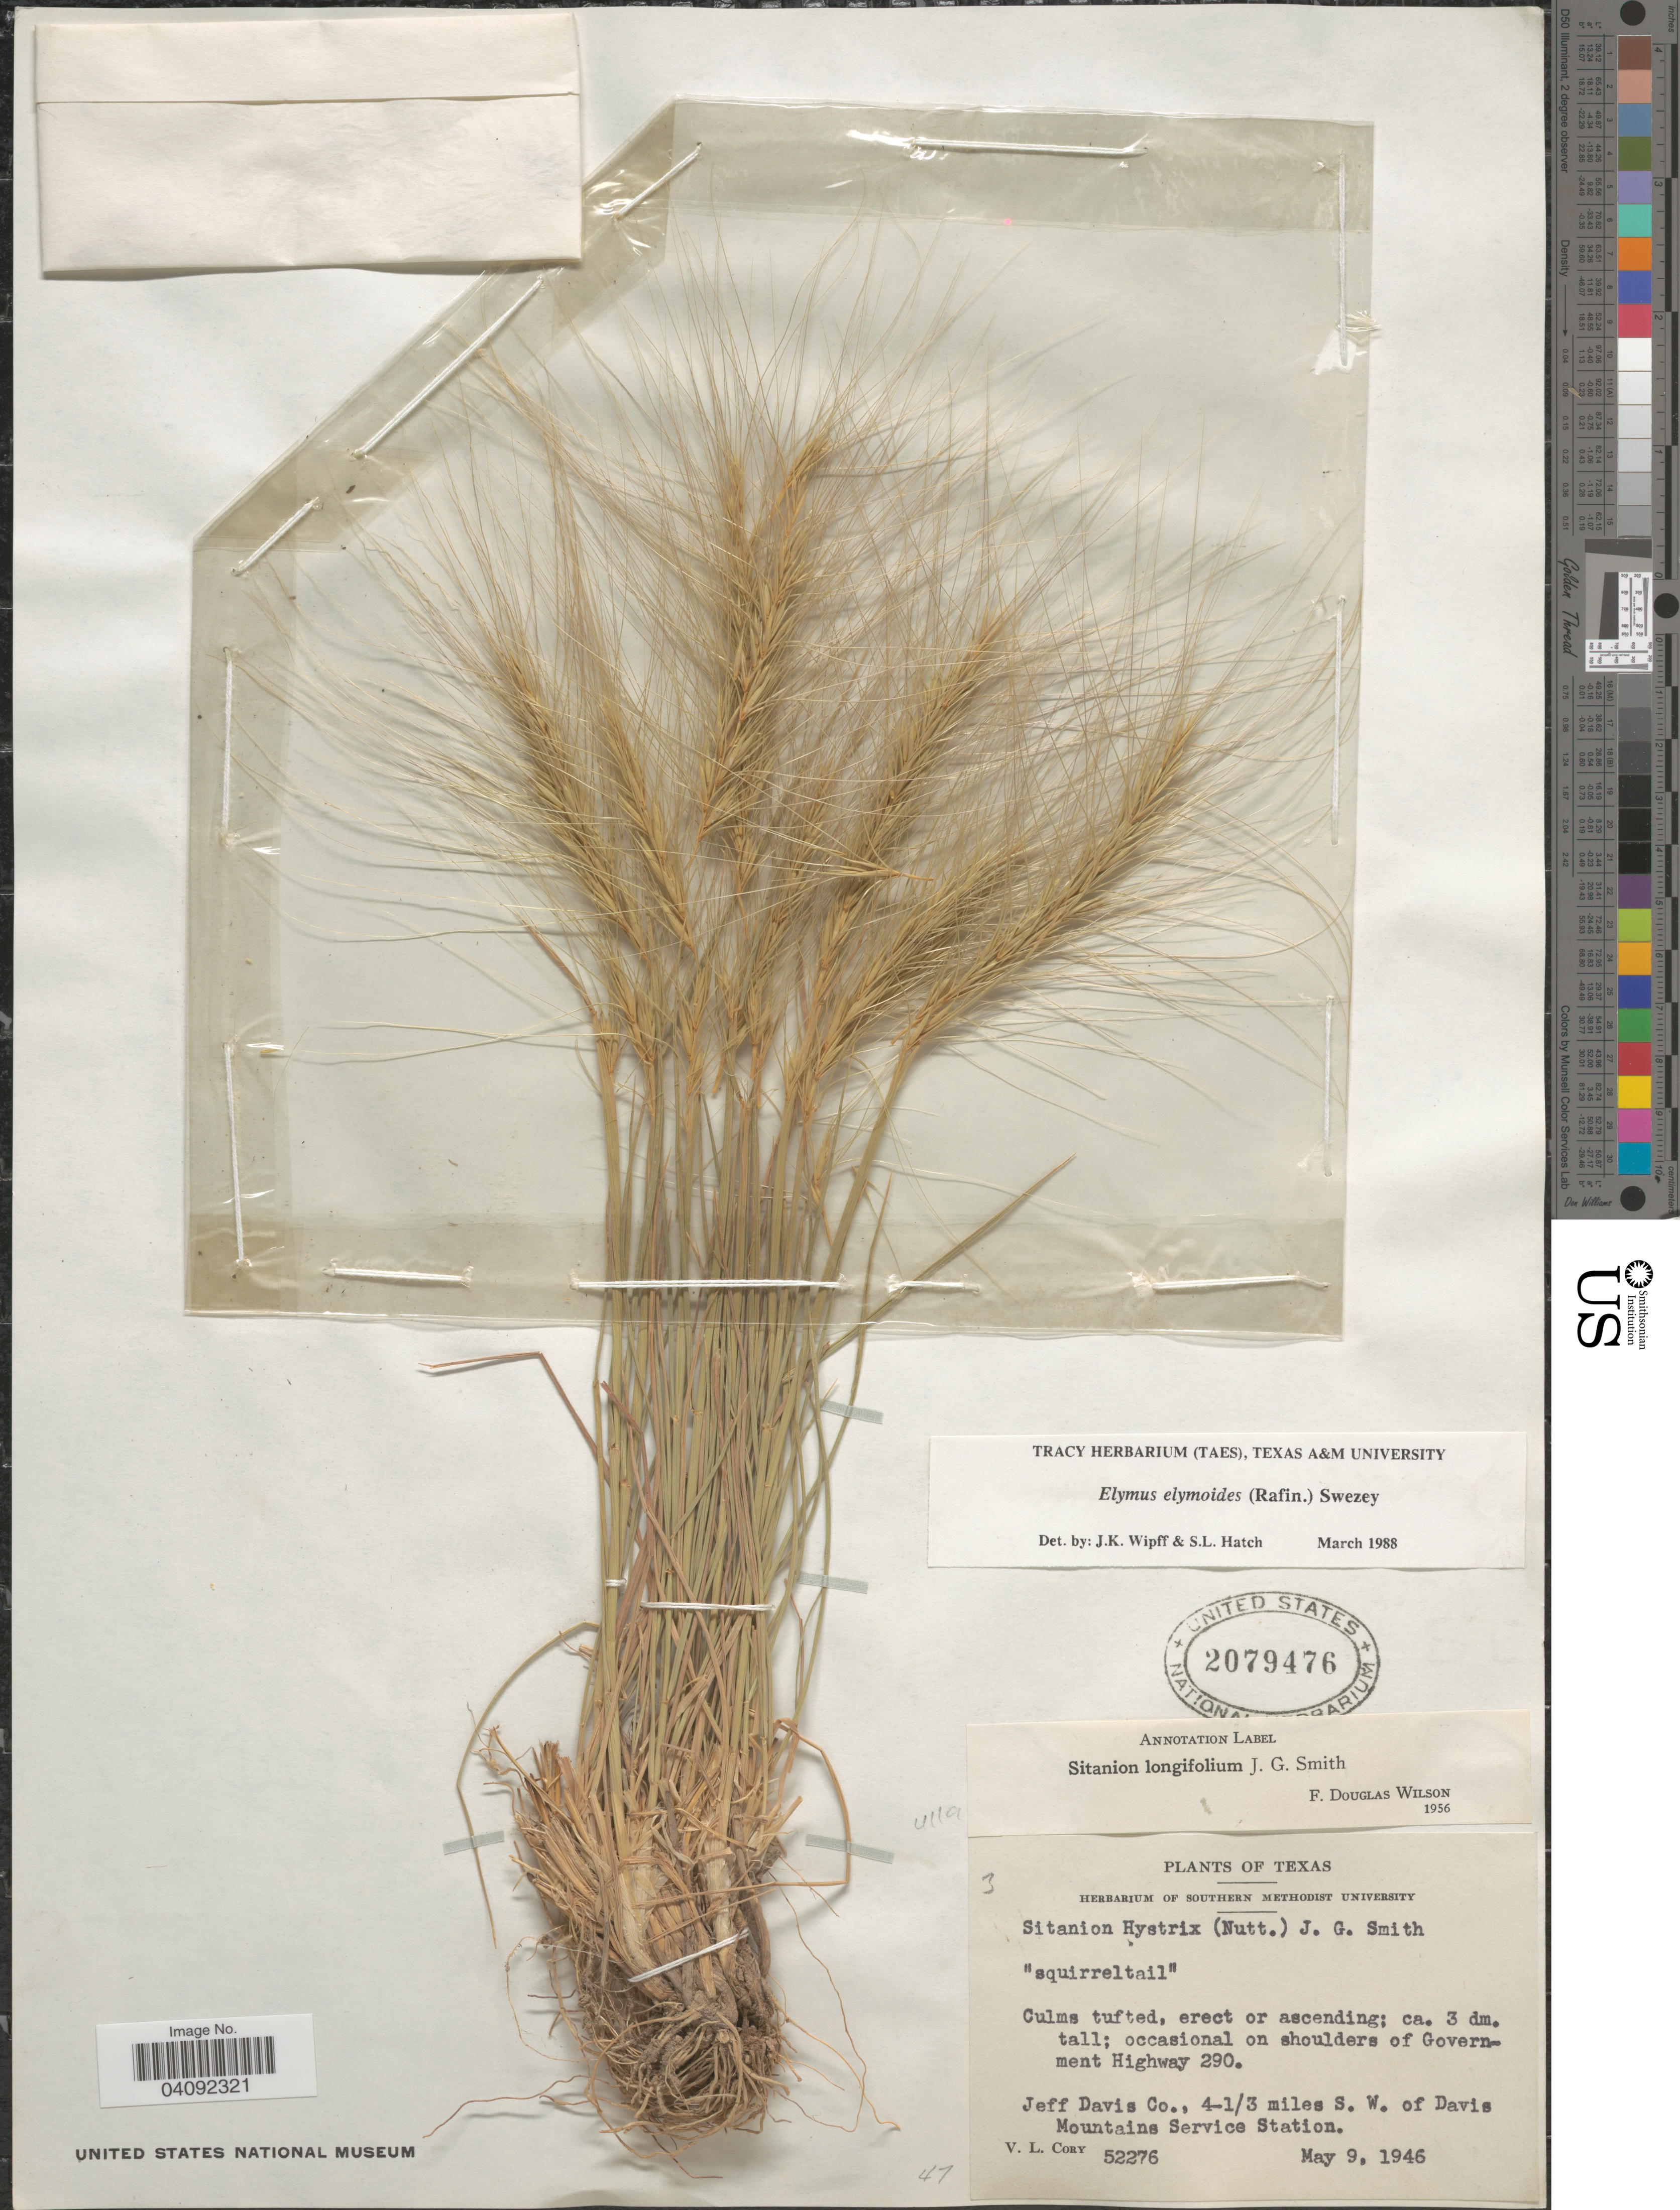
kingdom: Plantae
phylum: Tracheophyta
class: Liliopsida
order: Poales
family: Poaceae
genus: Elymus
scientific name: Elymus elymoides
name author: (Raf.) Swezey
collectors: V. Cory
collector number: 52276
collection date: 1946-05-09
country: United States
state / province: Texas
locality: Occasional on shoulders of Government Highway 290. Jeff Davis Co., 4-⅓ miles S. W. of Davis Mountains Service Station.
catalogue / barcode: US 2079476